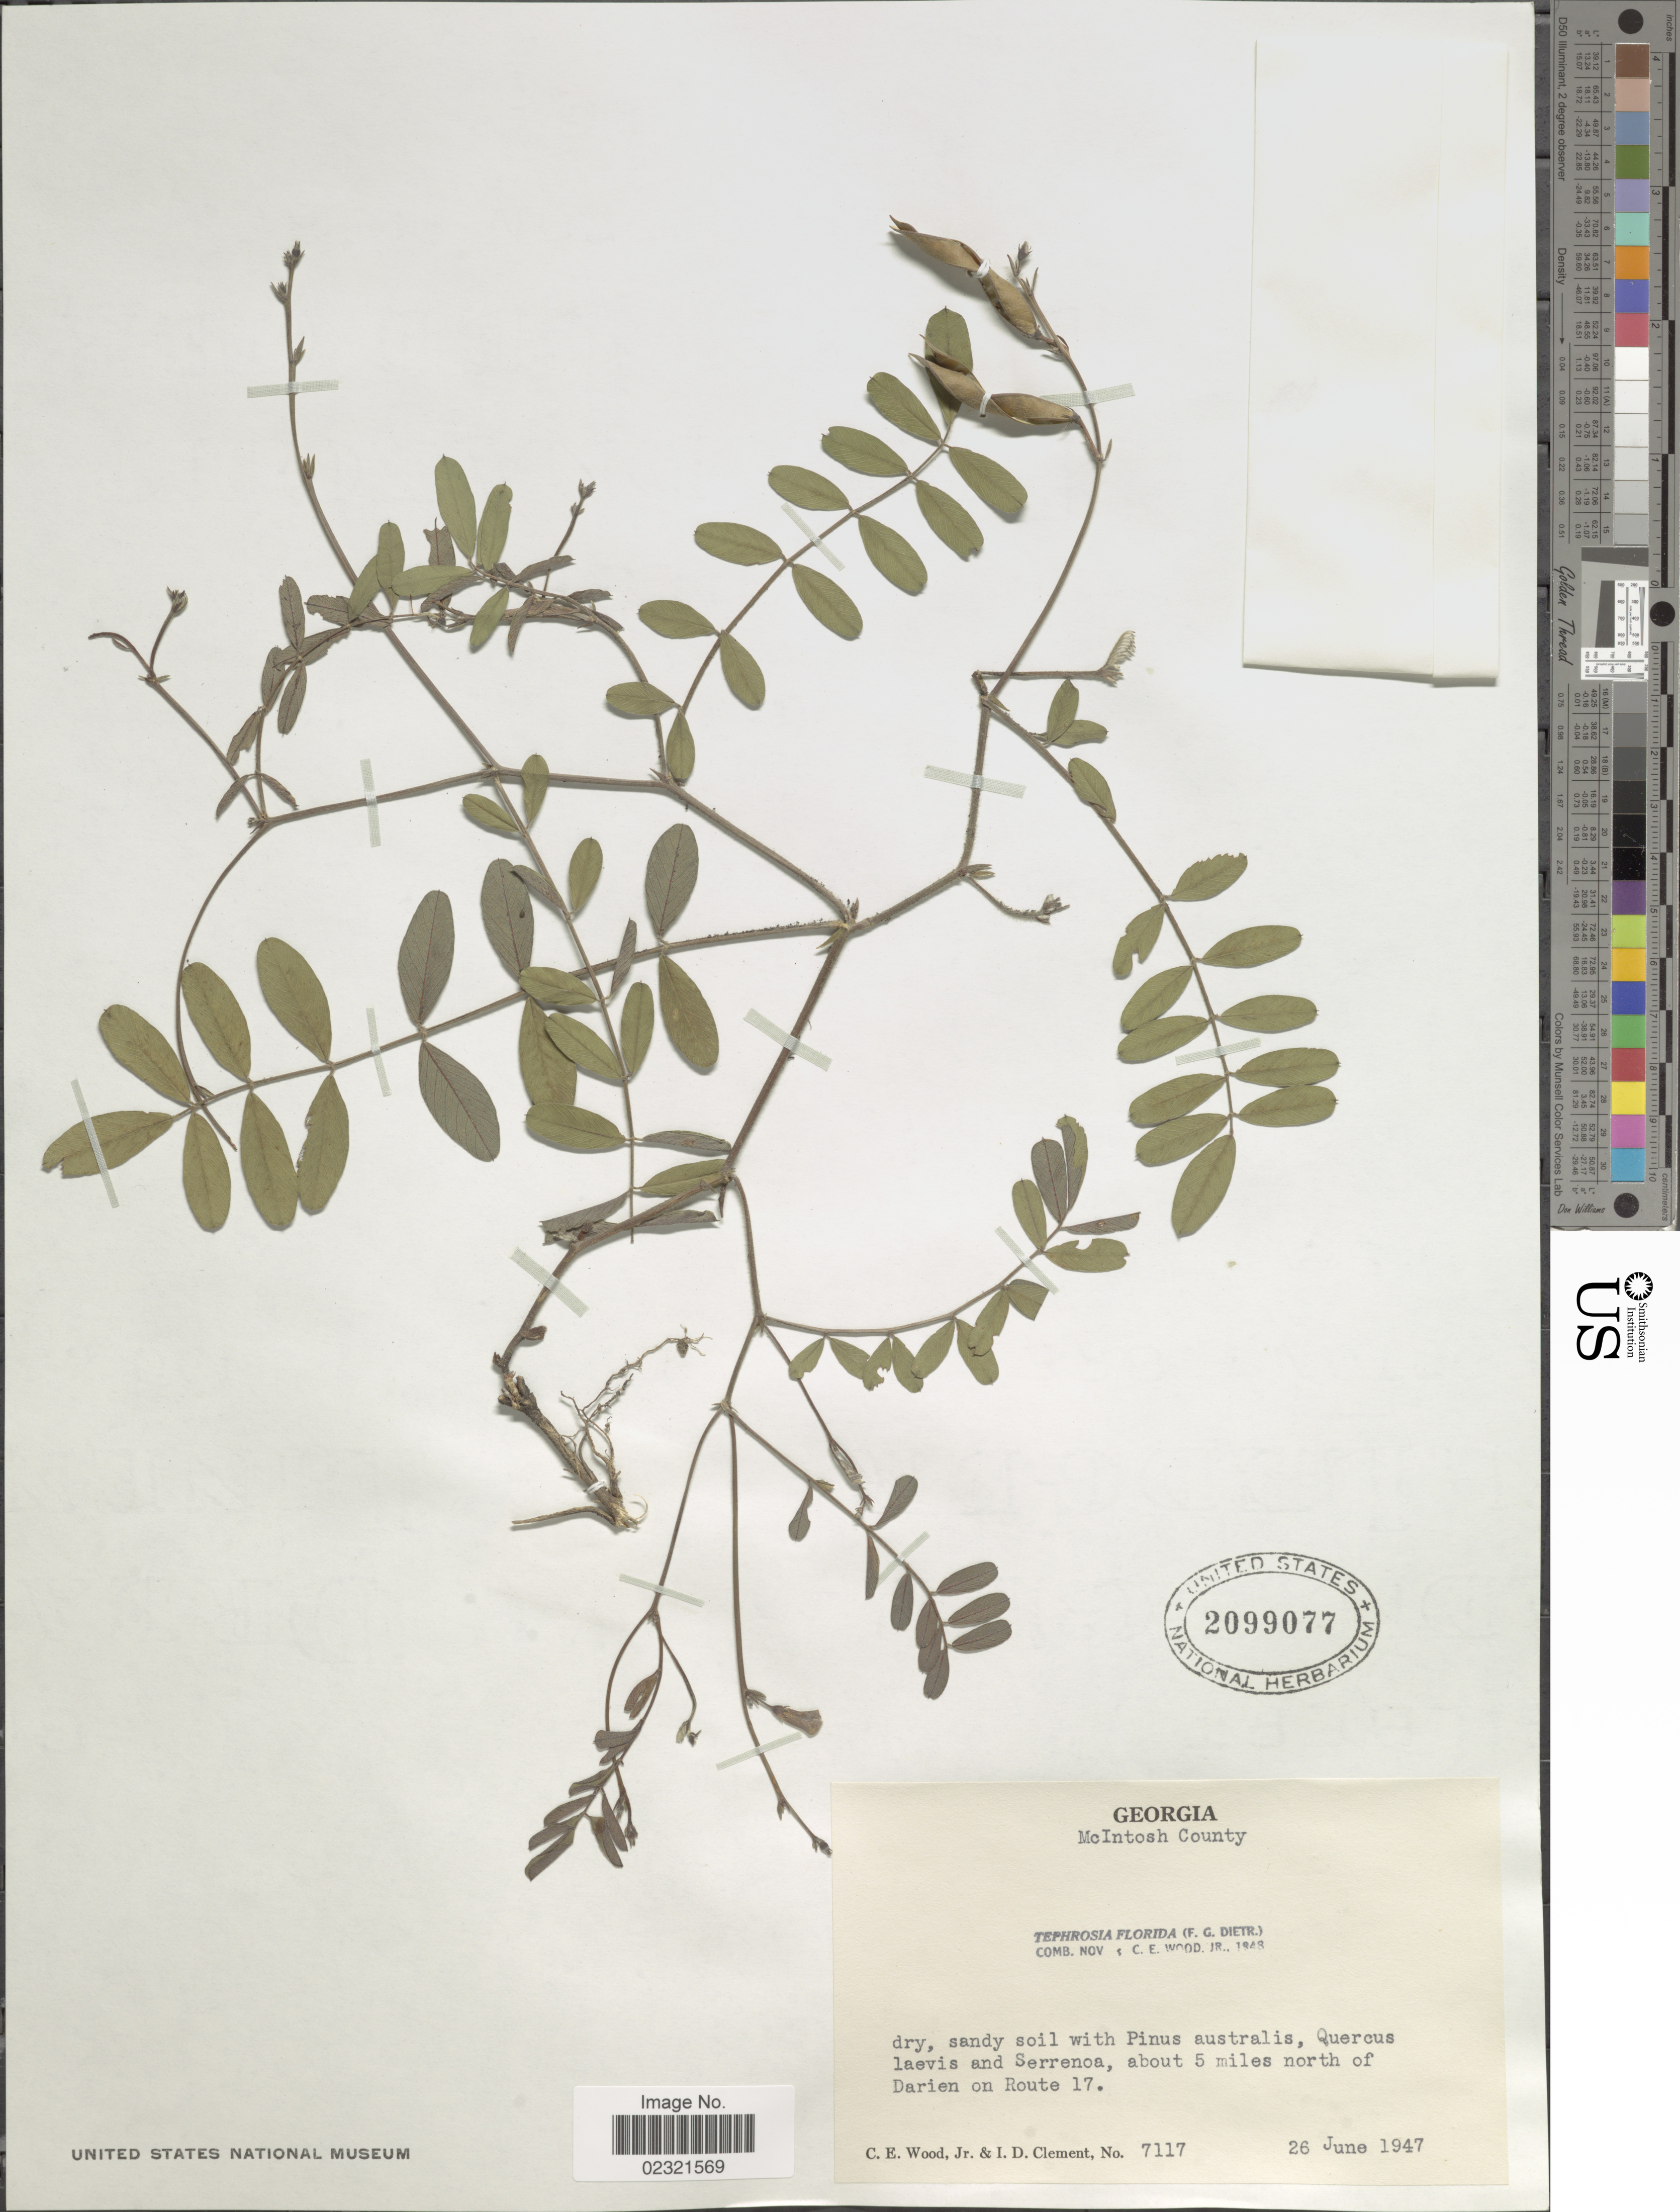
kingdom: Plantae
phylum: Tracheophyta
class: Magnoliopsida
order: Fabales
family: Fabaceae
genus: Tephrosia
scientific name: Tephrosia florida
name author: (Dietr.) C.E. Wood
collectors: C. Wood & I. Clement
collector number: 7117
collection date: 1947-06-26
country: United States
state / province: Georgia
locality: McIntosh County. About 5 miles north of Darien on Route 17.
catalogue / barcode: US 2099077